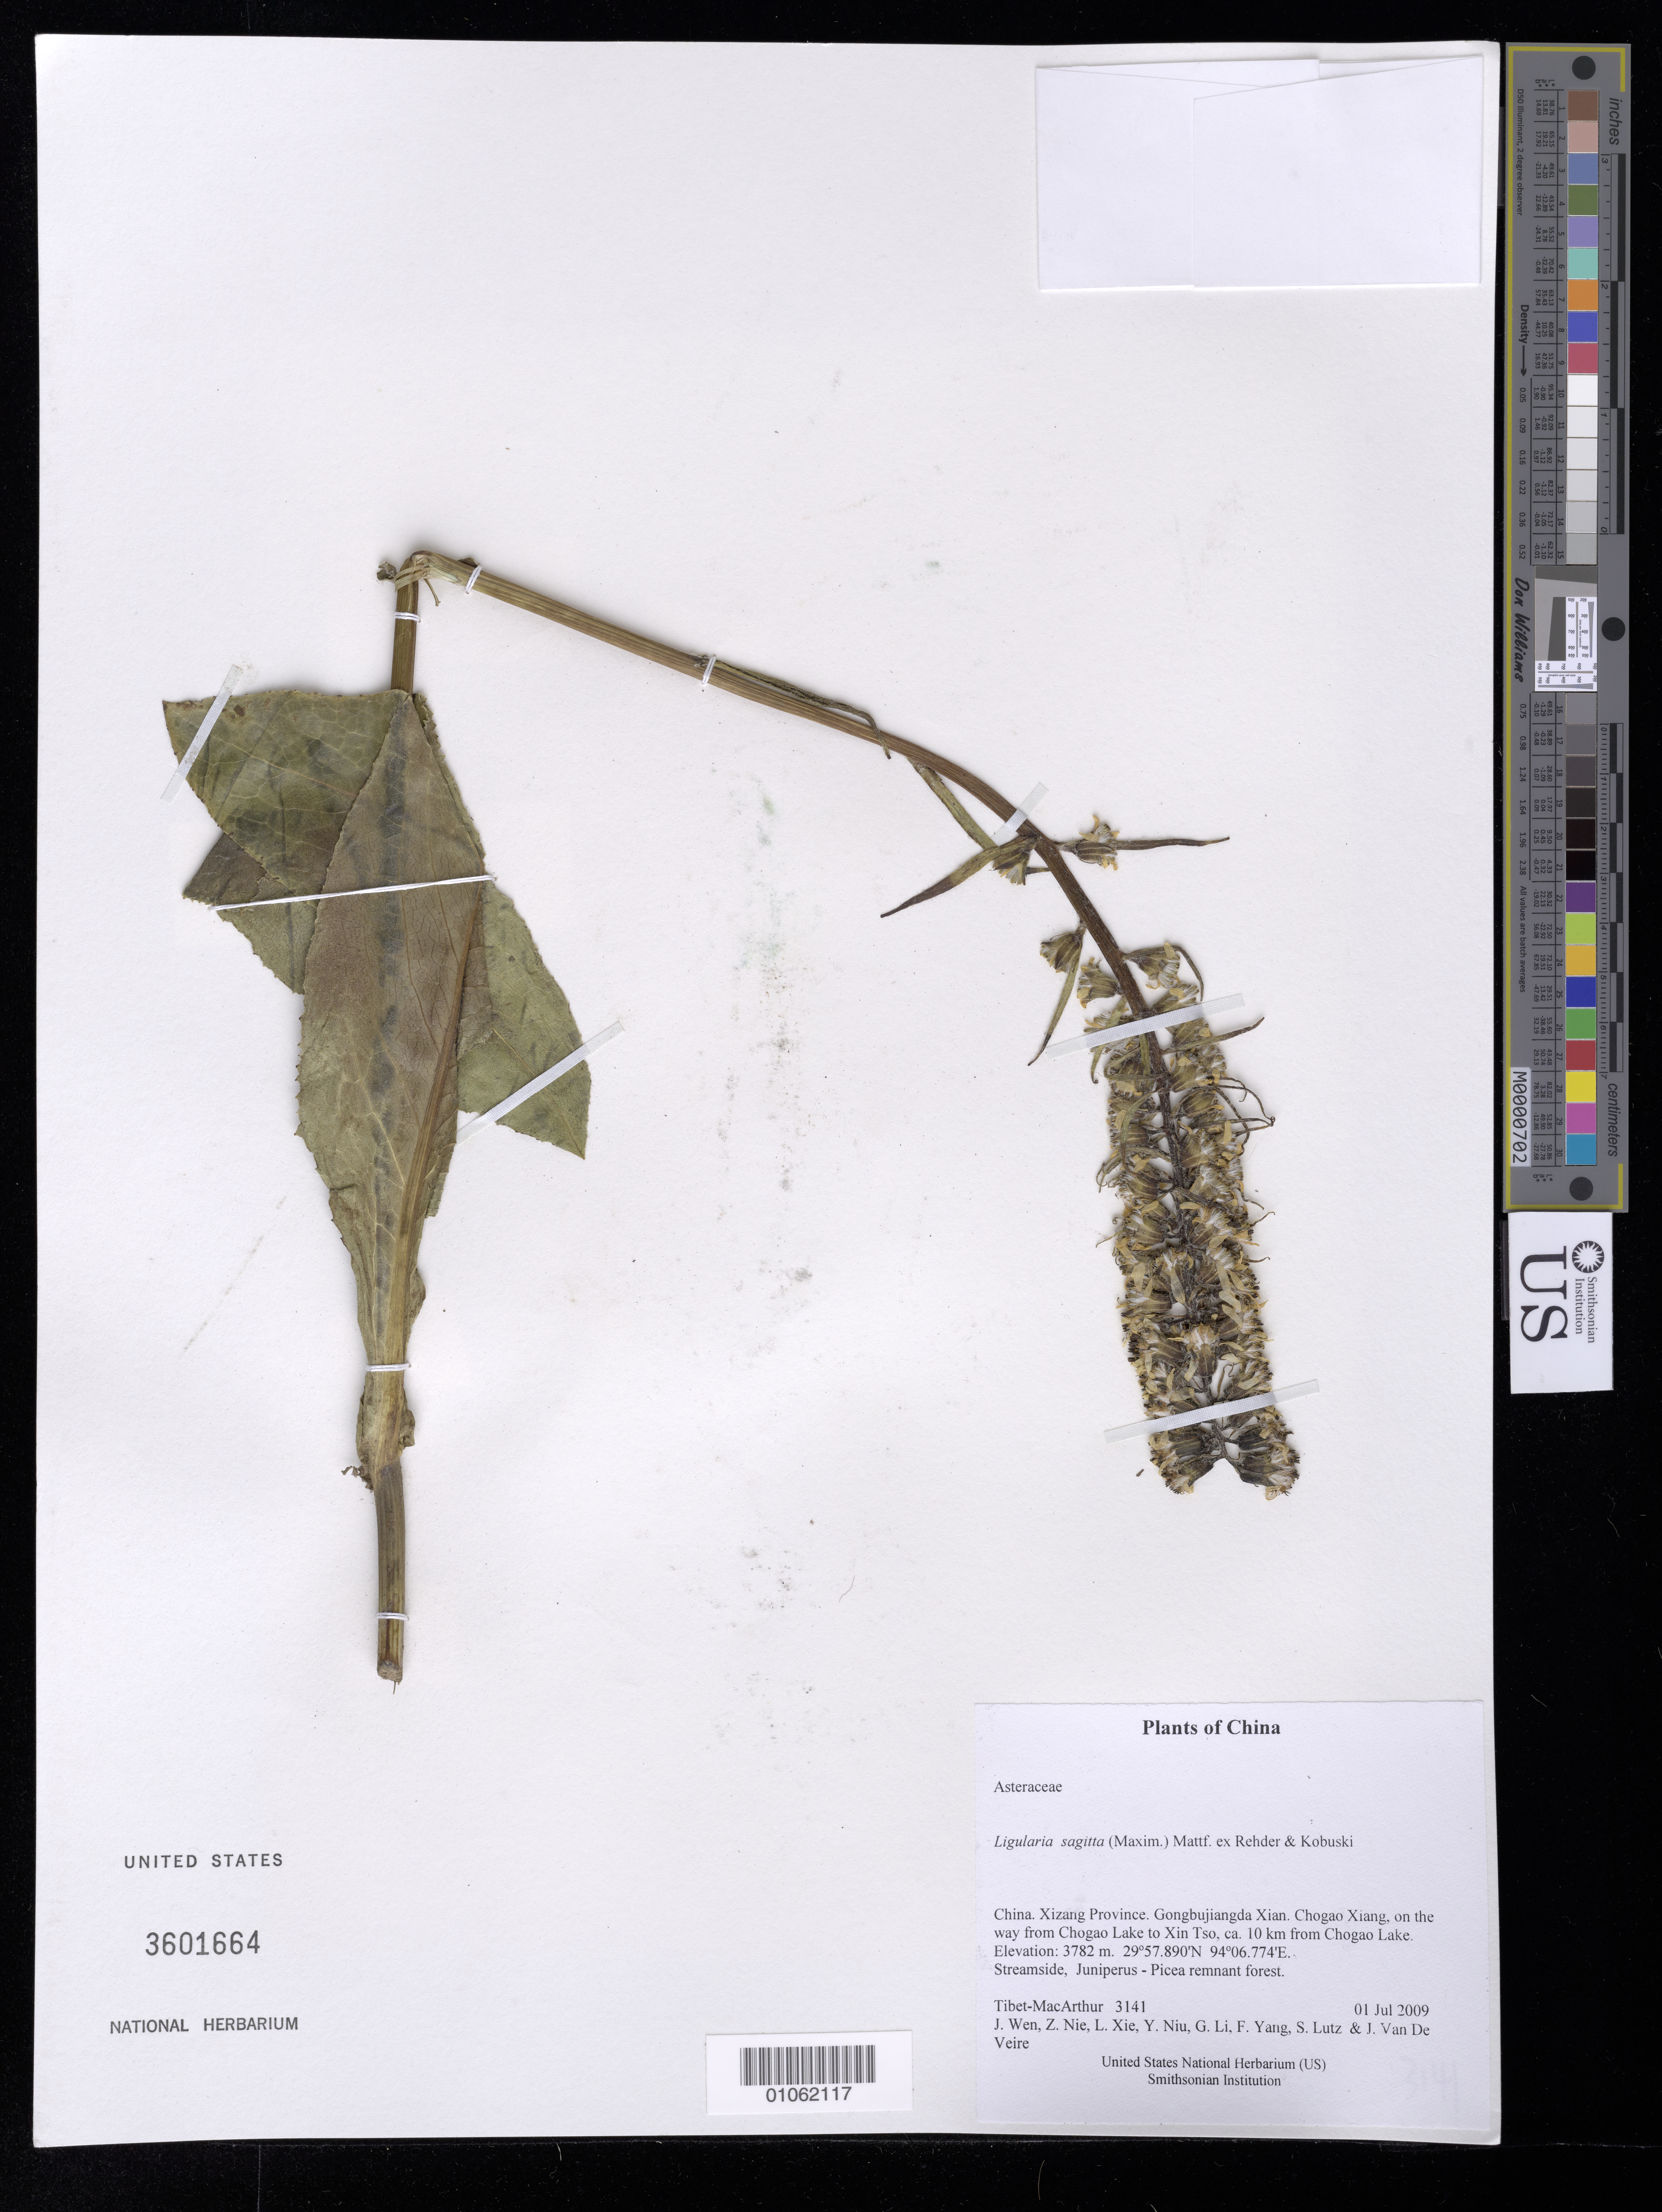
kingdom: Plantae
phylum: Tracheophyta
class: Magnoliopsida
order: Asterales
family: Asteraceae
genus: Ligularia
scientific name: Ligularia sagitta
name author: (Maxim.) Mattf. ex Rehder & Kobuski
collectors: Tibet-MacArthur, J. Wen, Z. Nie, L. Xie, Y. Niu, G. Li, F. Yang, S. Lutz & J. Van De Veire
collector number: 3141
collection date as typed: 01 Jul 2009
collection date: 2009-07-01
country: China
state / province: Xizang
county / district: Gongbujiangda Xian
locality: Chogao Xiang, on the way from Chogao Lake to Xin Tso, ca. 10 km from Chogao Lake.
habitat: Streamside, Juniperus - Picea remnant forest.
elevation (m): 3782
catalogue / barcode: US 3601664